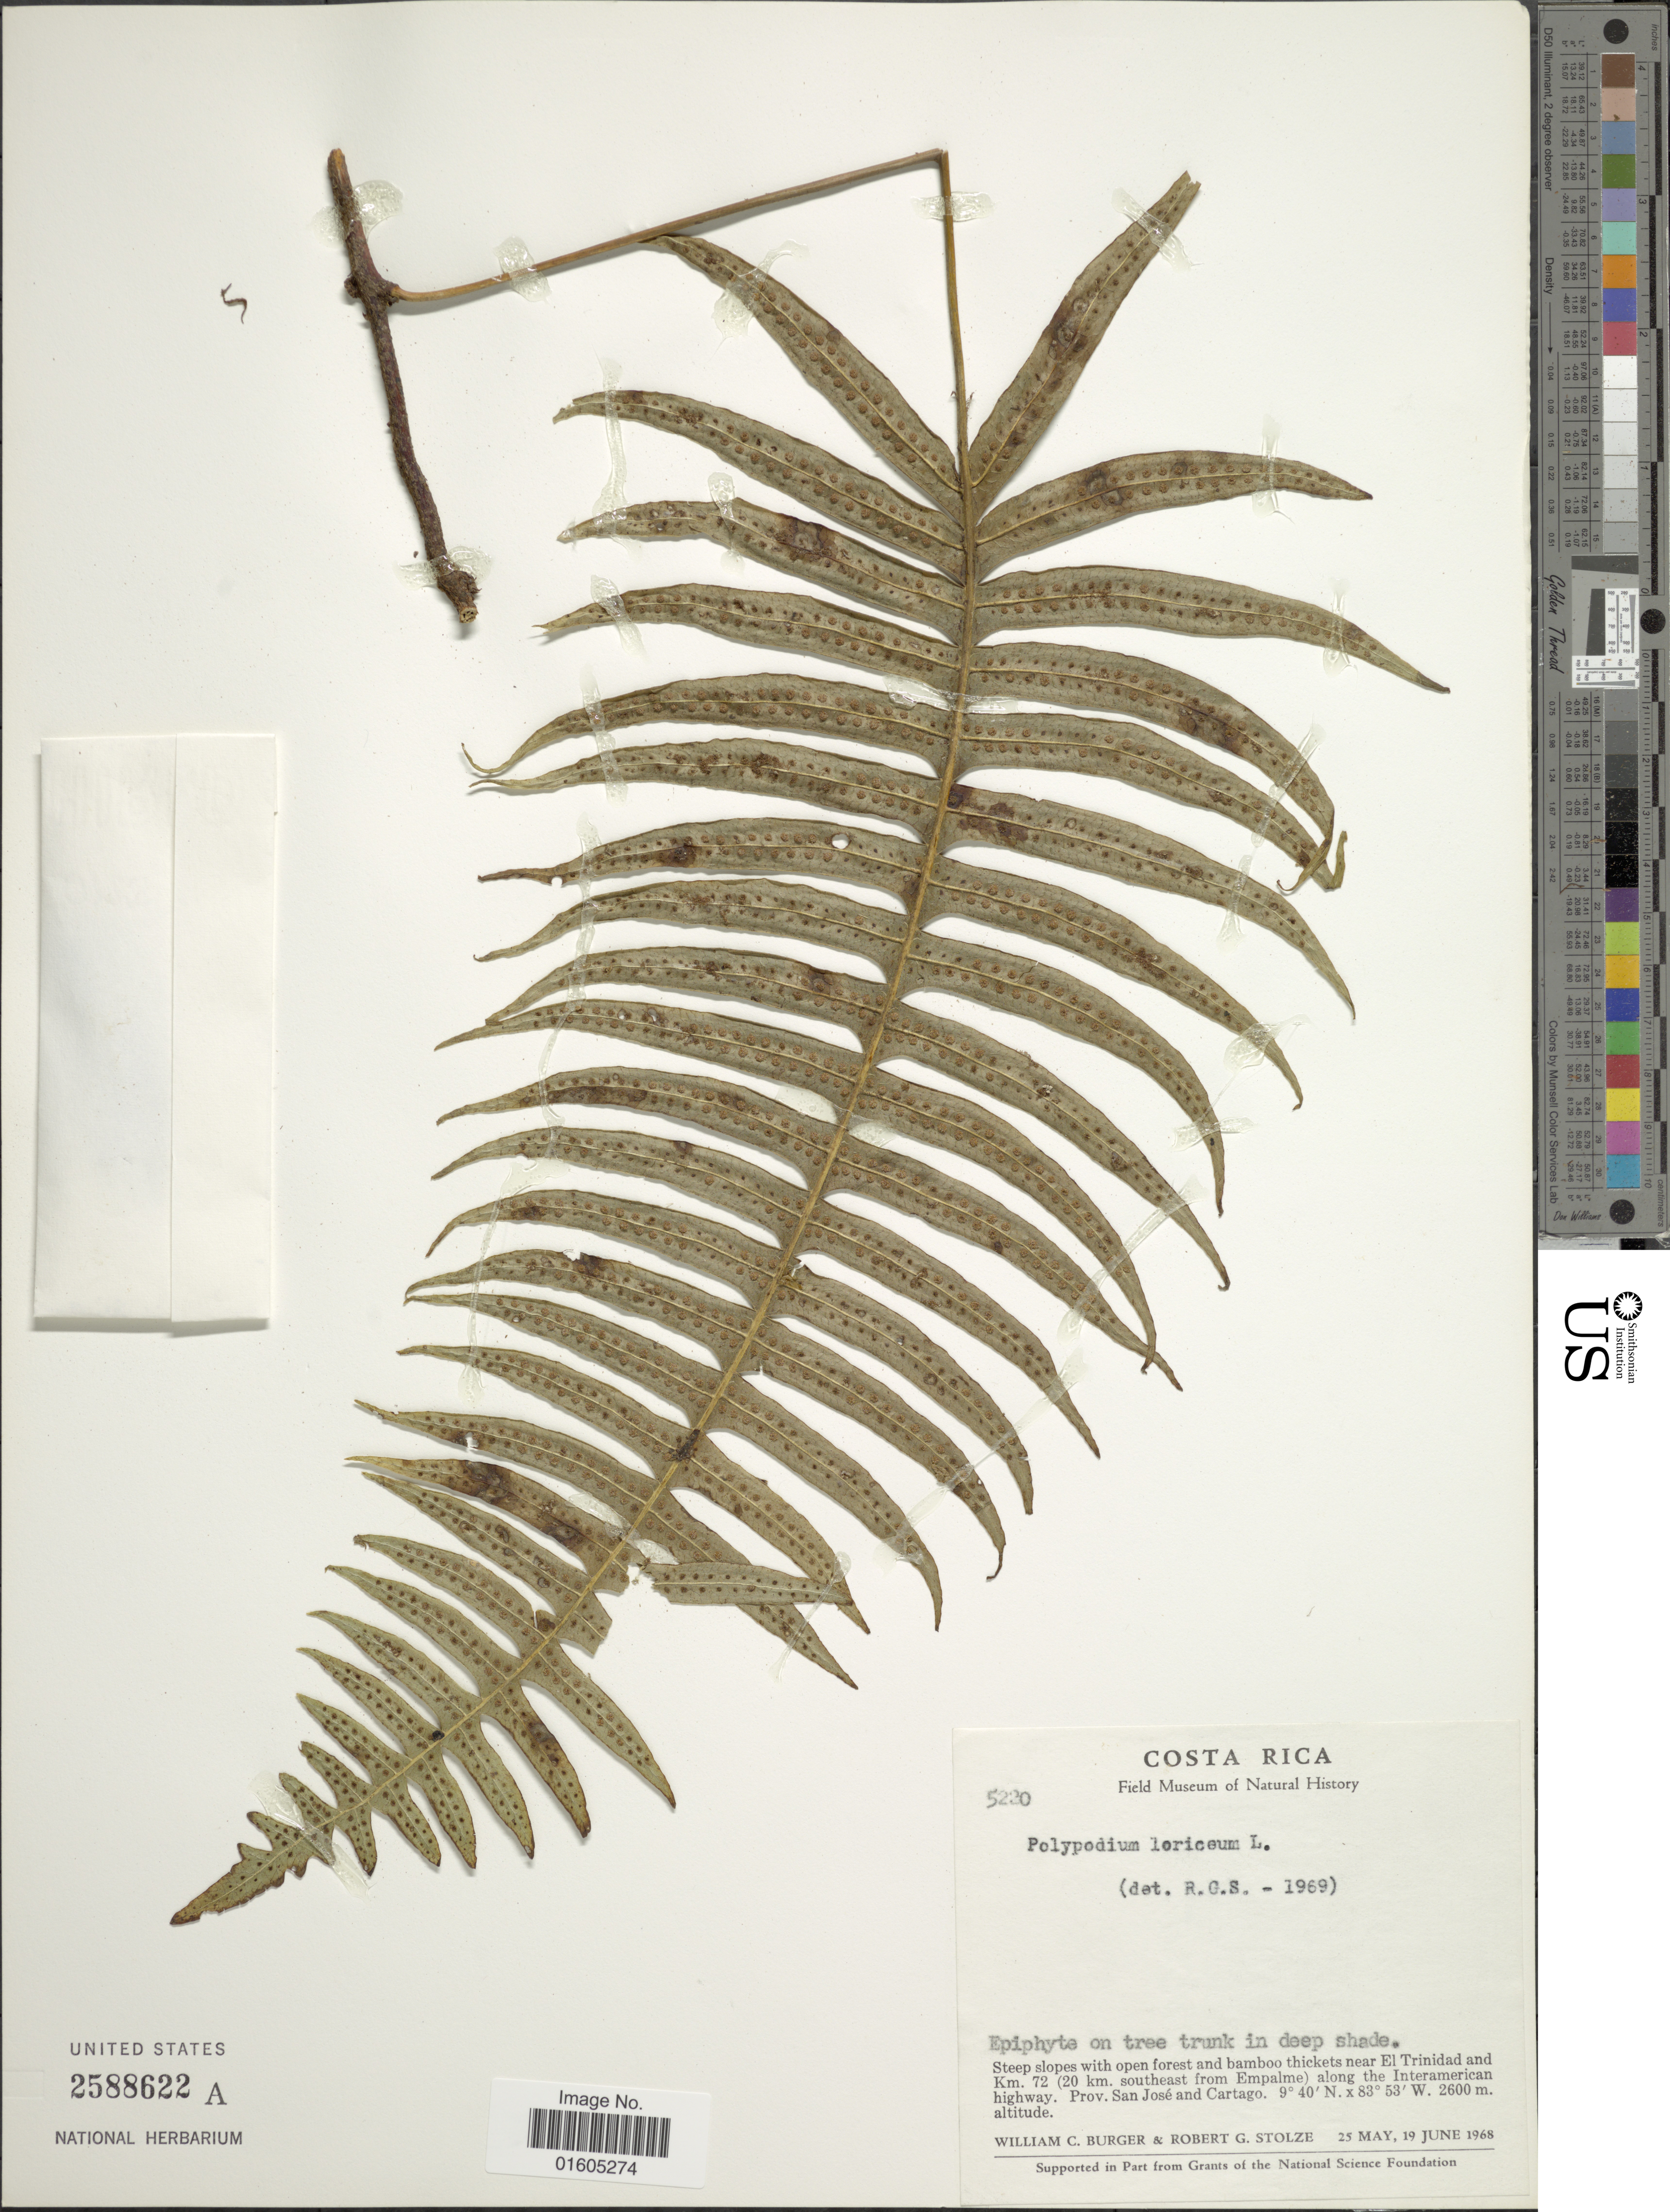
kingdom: Plantae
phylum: Tracheophyta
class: Polypodiopsida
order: Polypodiales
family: Polypodiaceae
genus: Serpocaulon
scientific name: Serpocaulon loriceum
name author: (L.) A.R. Sm.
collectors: W. Burger & R. G. Stolze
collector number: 5220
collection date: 1968-05-25/1968-06-19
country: Costa Rica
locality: Costa Rica. Steep slopes with open forest and bamboo thickets near El Trinidad and Km. 72 (20 km. southeast from Empalme) along the Interamerican highway. Prov. San Jose and Cartago)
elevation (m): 2500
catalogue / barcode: US 2588622A